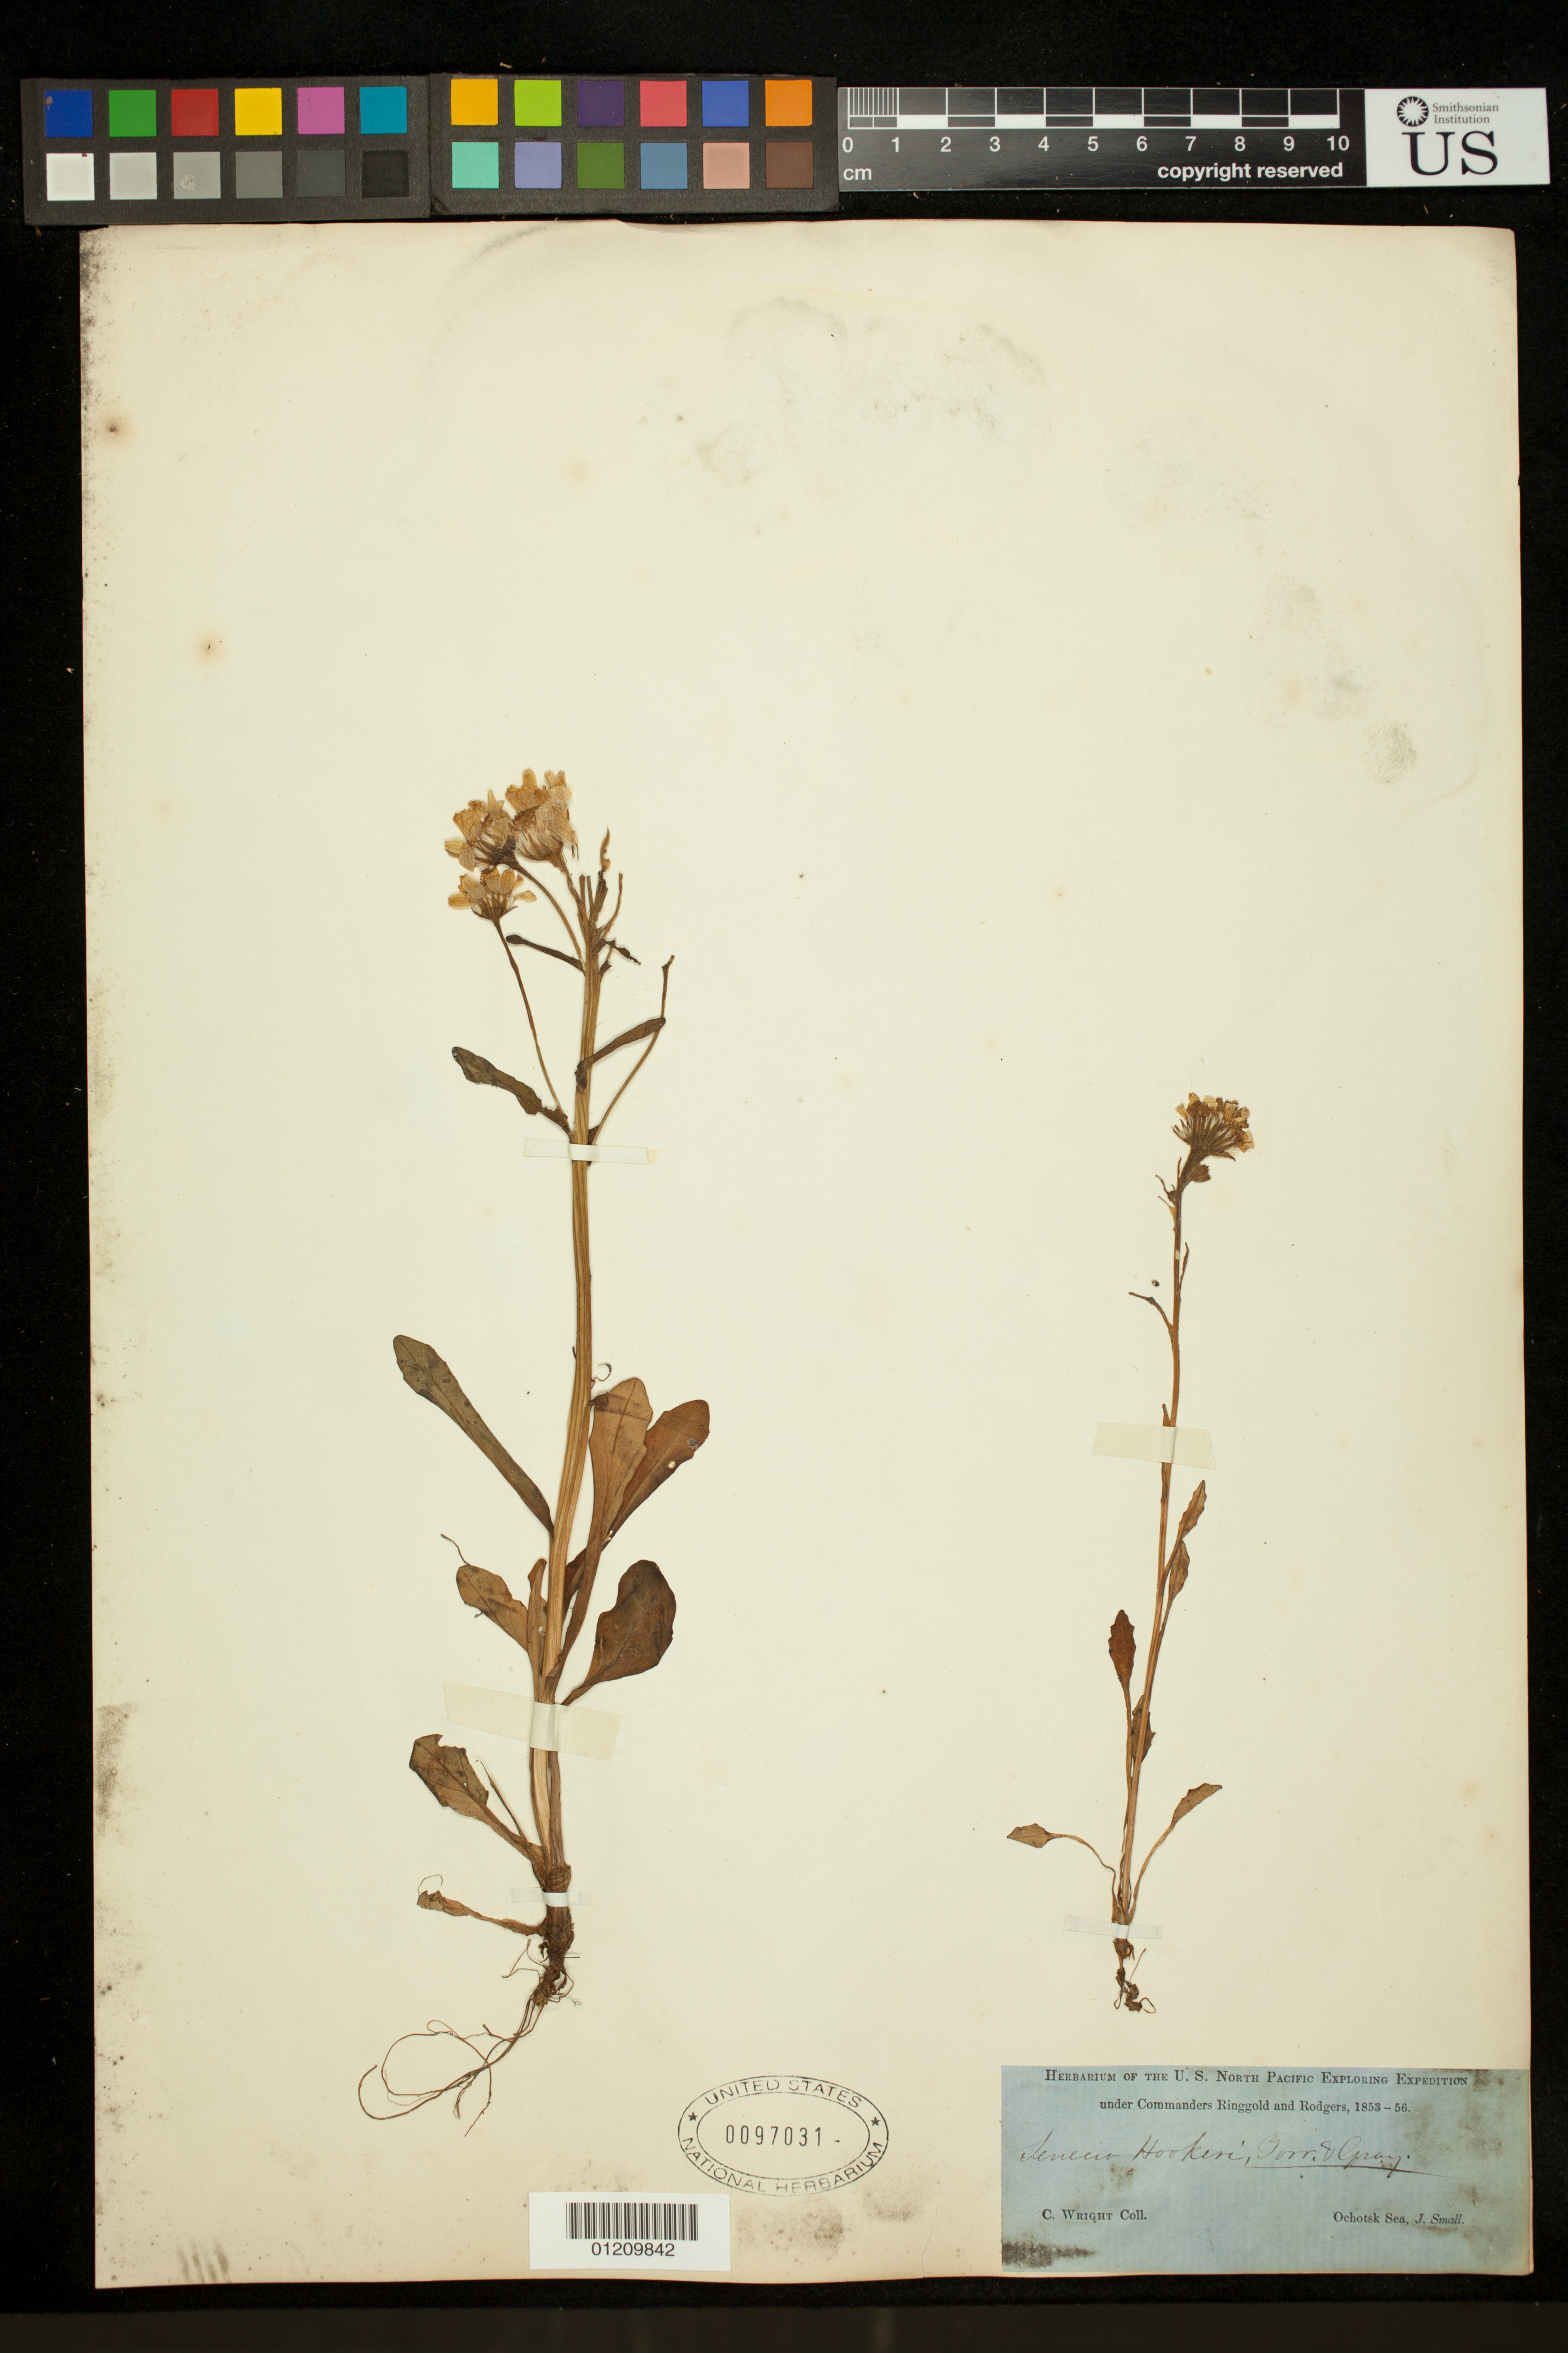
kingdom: Plantae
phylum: Tracheophyta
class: Magnoliopsida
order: Asterales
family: Asteraceae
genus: Senecio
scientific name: Senecio hookeri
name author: Torr. & A. Gray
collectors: C. Wright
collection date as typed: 1853 to -- --- 1856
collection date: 1853/1856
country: Russian Federation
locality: Ochotsk Sea.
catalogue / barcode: US 97031